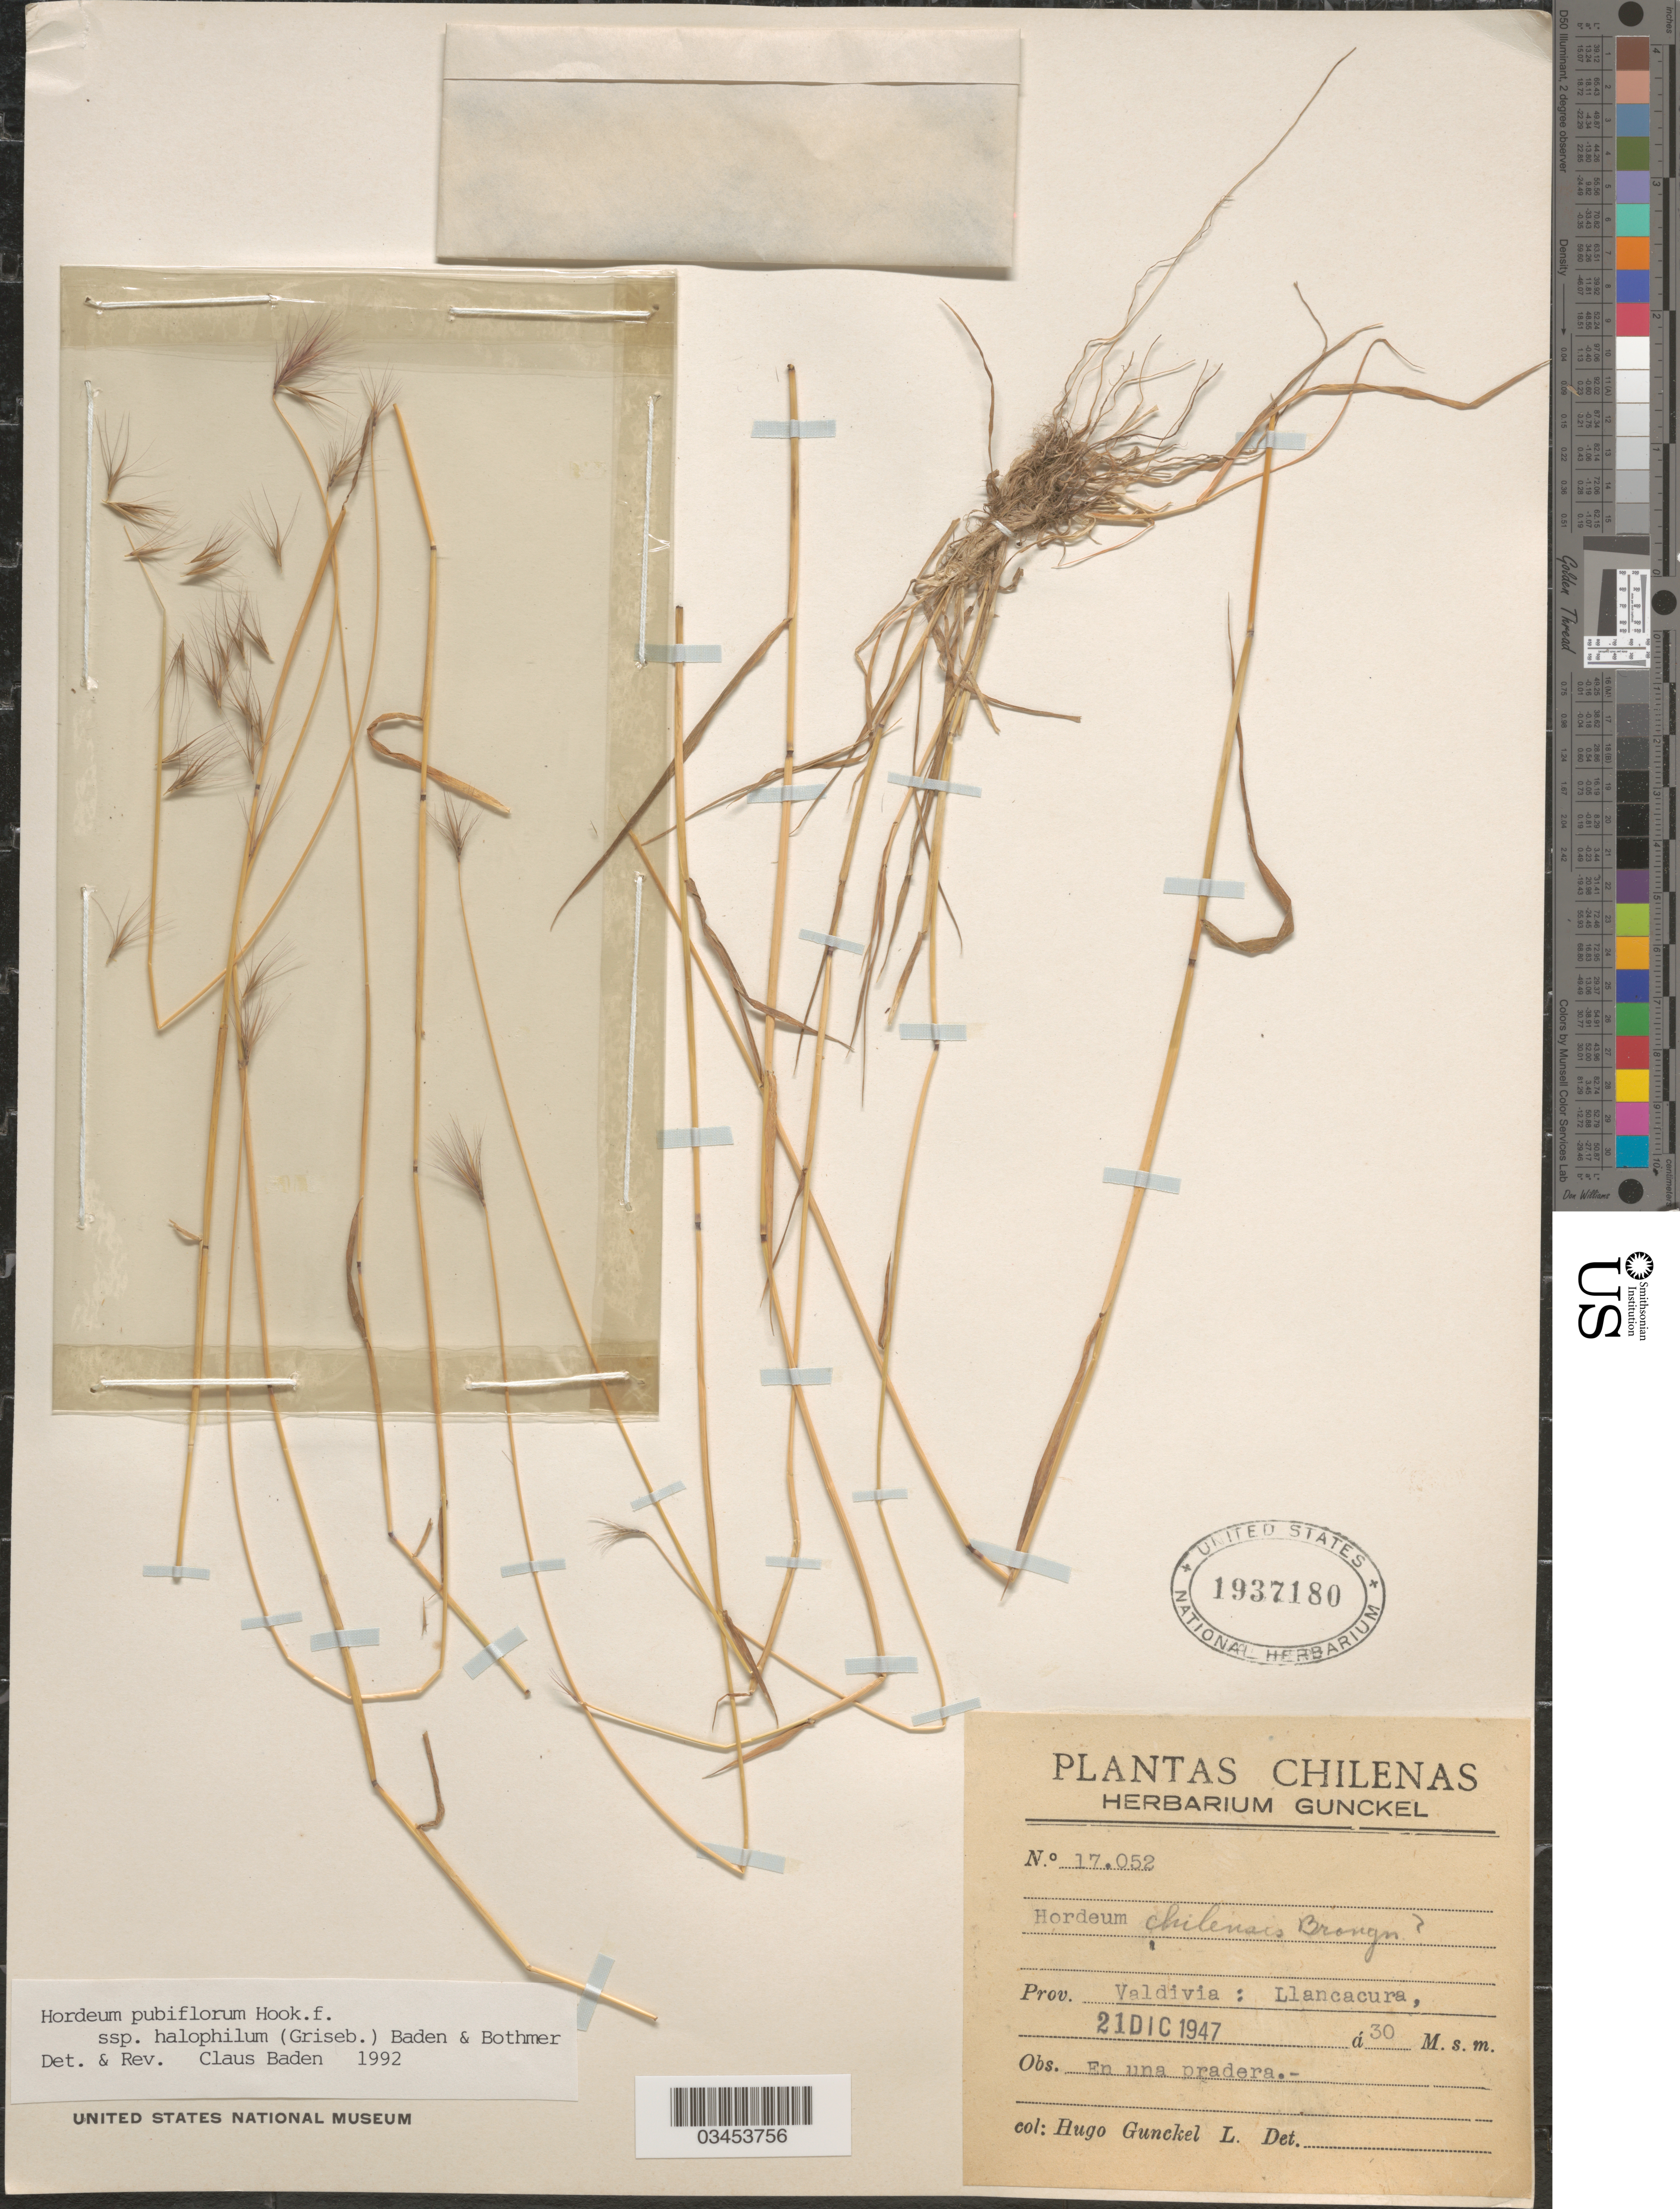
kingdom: Plantae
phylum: Tracheophyta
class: Liliopsida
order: Poales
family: Poaceae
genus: Hordeum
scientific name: Hordeum pubiflorum subsp. halophilum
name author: Hook. f.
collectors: H. Gunckel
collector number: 17052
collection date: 1947-12-21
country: Chile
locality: Prov. Valdivia: Llancacura.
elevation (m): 30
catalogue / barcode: US 1937180